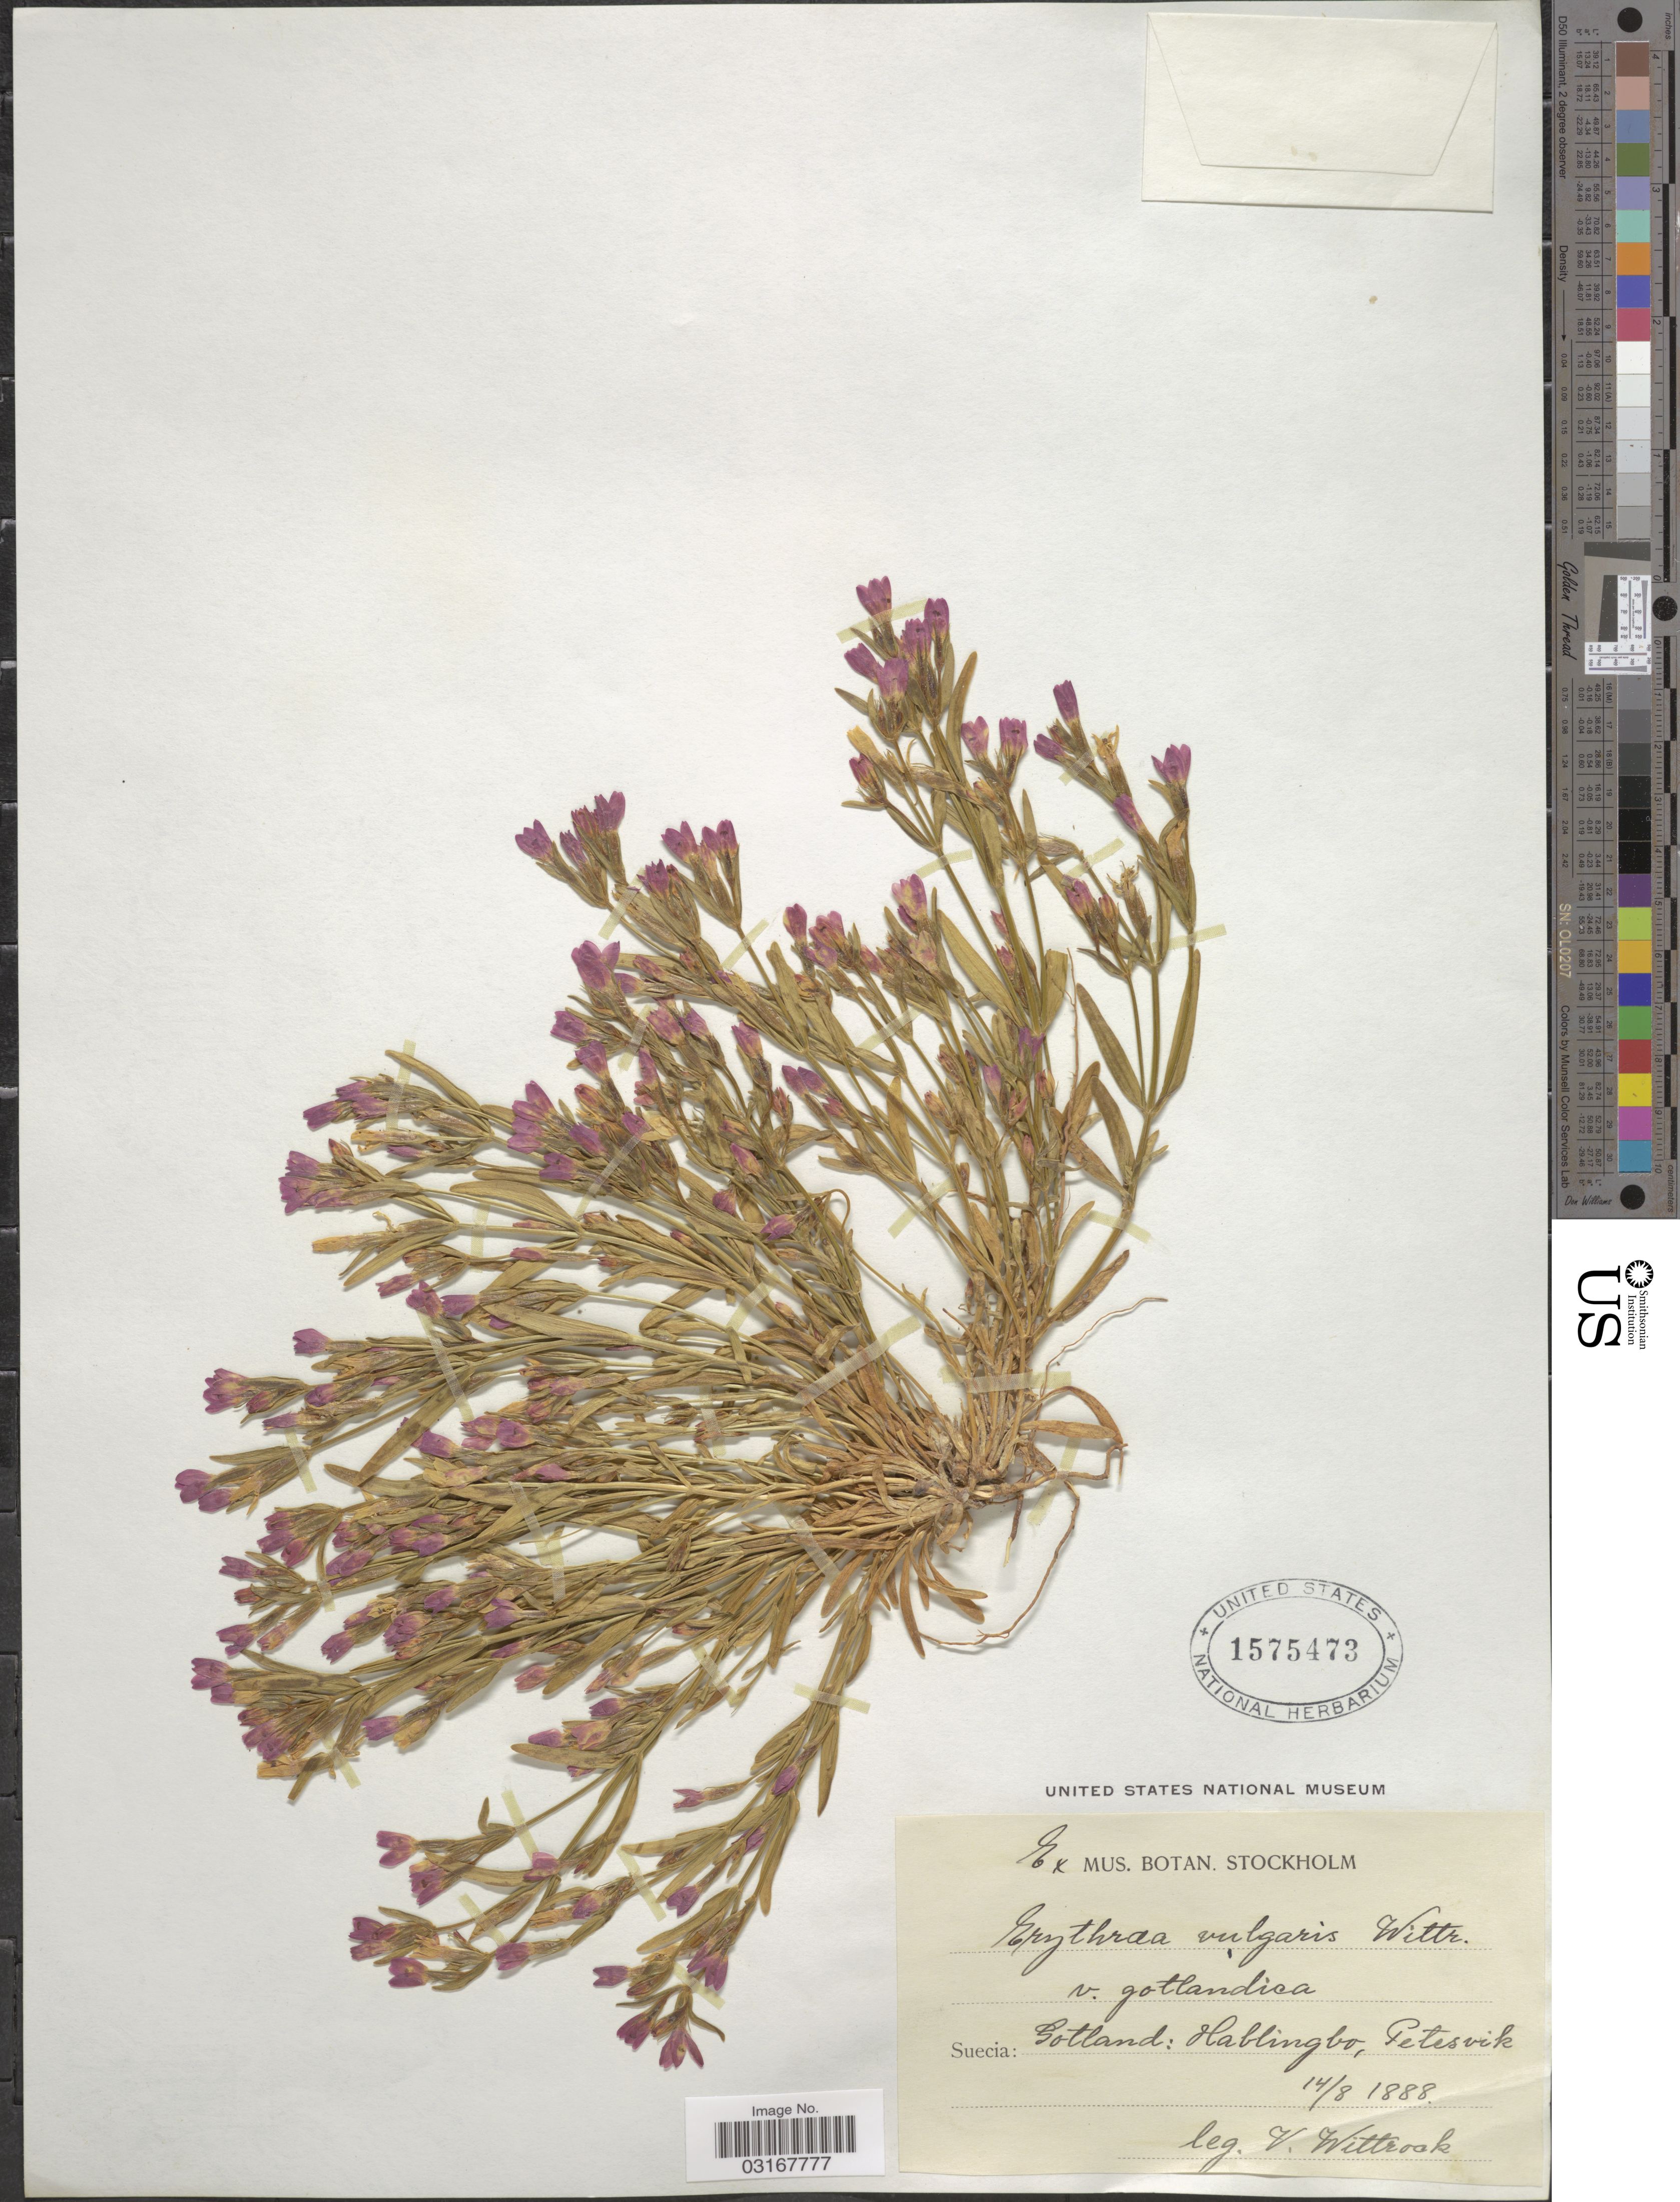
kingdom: Plantae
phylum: Tracheophyta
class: Magnoliopsida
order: Gentianales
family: Gentianaceae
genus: Centaurium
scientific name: Centaurium vulgaris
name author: Godr.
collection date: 1888-08-14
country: Sweden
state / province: Gotland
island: Gotland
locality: Suecia: Gotland, Hablingbo, Petesvik.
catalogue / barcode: US 1575473